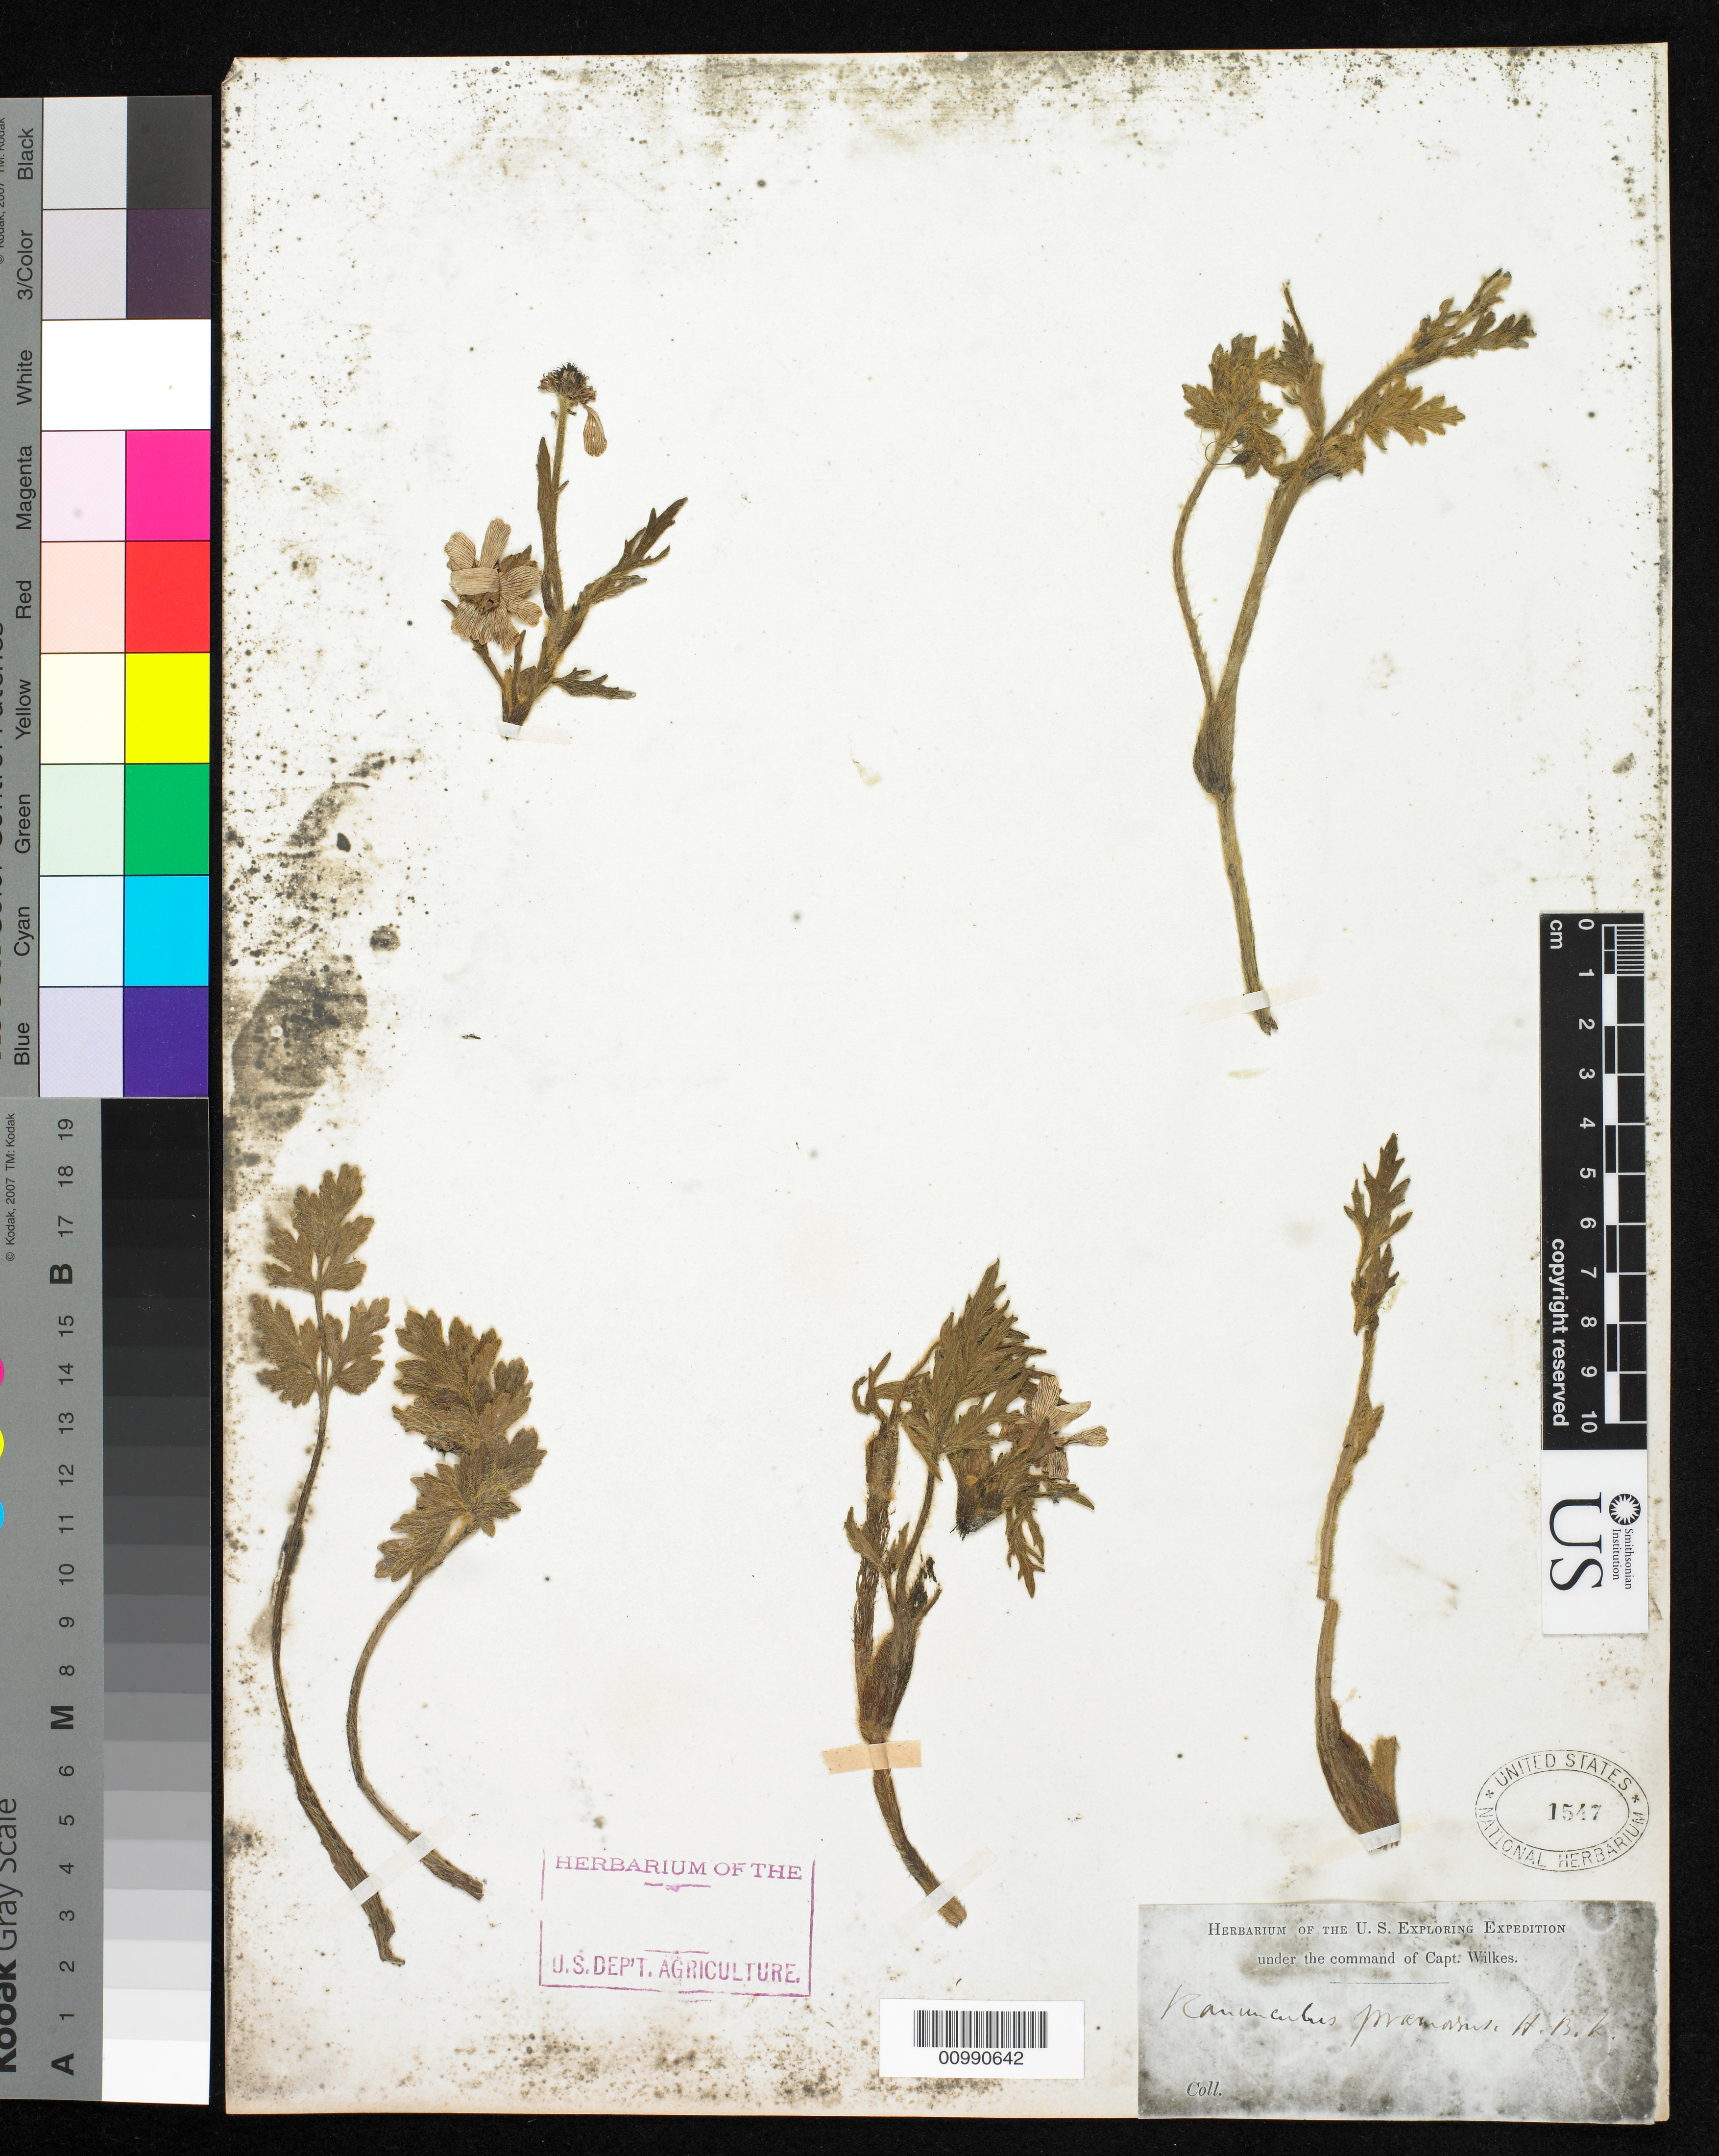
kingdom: Plantae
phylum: Tracheophyta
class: Magnoliopsida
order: Ranunculales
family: Ranunculaceae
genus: Ranunculus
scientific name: Ranunculus praemorsus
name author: Kunth ex DC.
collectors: Wilkes Explor. Exped.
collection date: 1838/1842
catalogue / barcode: US 1547